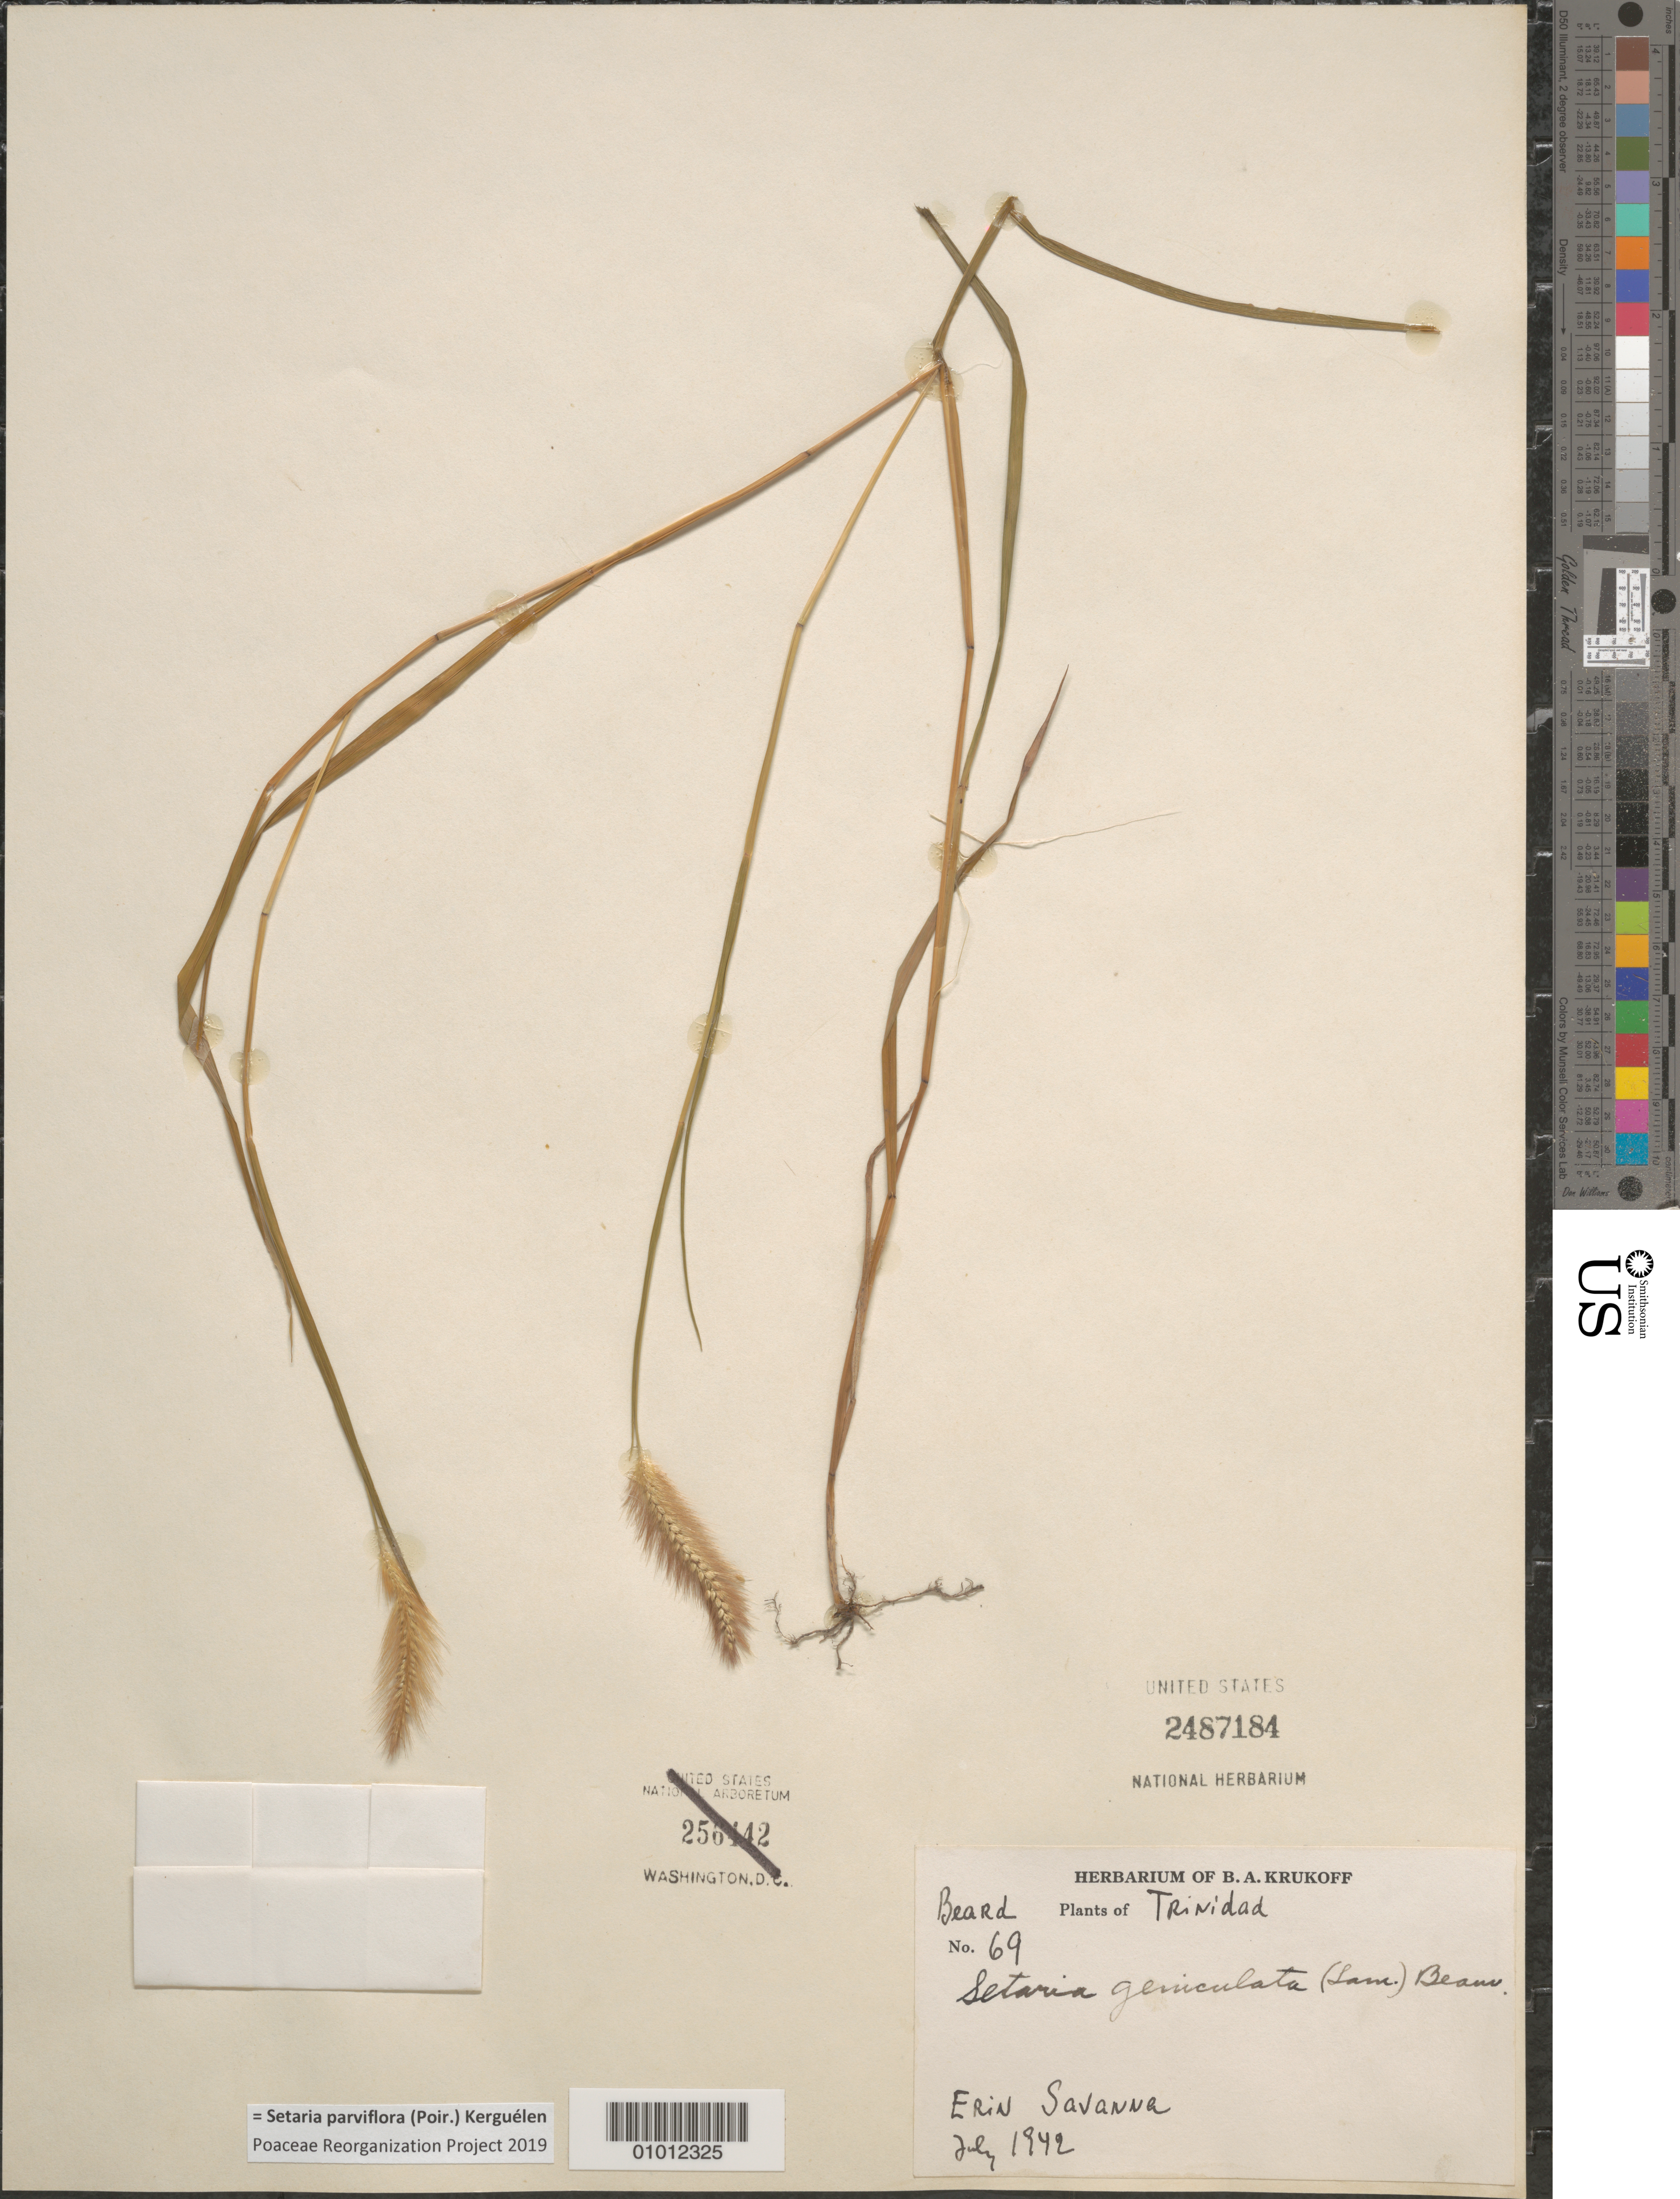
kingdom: Plantae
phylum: Tracheophyta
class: Liliopsida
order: Poales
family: Poaceae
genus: Setaria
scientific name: Setaria parviflora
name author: (Poir.) Kerguélen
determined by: Poaceae Reorganization Project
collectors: P. Beard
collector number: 69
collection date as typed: Jul 1942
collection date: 1942-07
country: Trinidad and Tobago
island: Trinidad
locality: Erin Savanna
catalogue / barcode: US 2487184